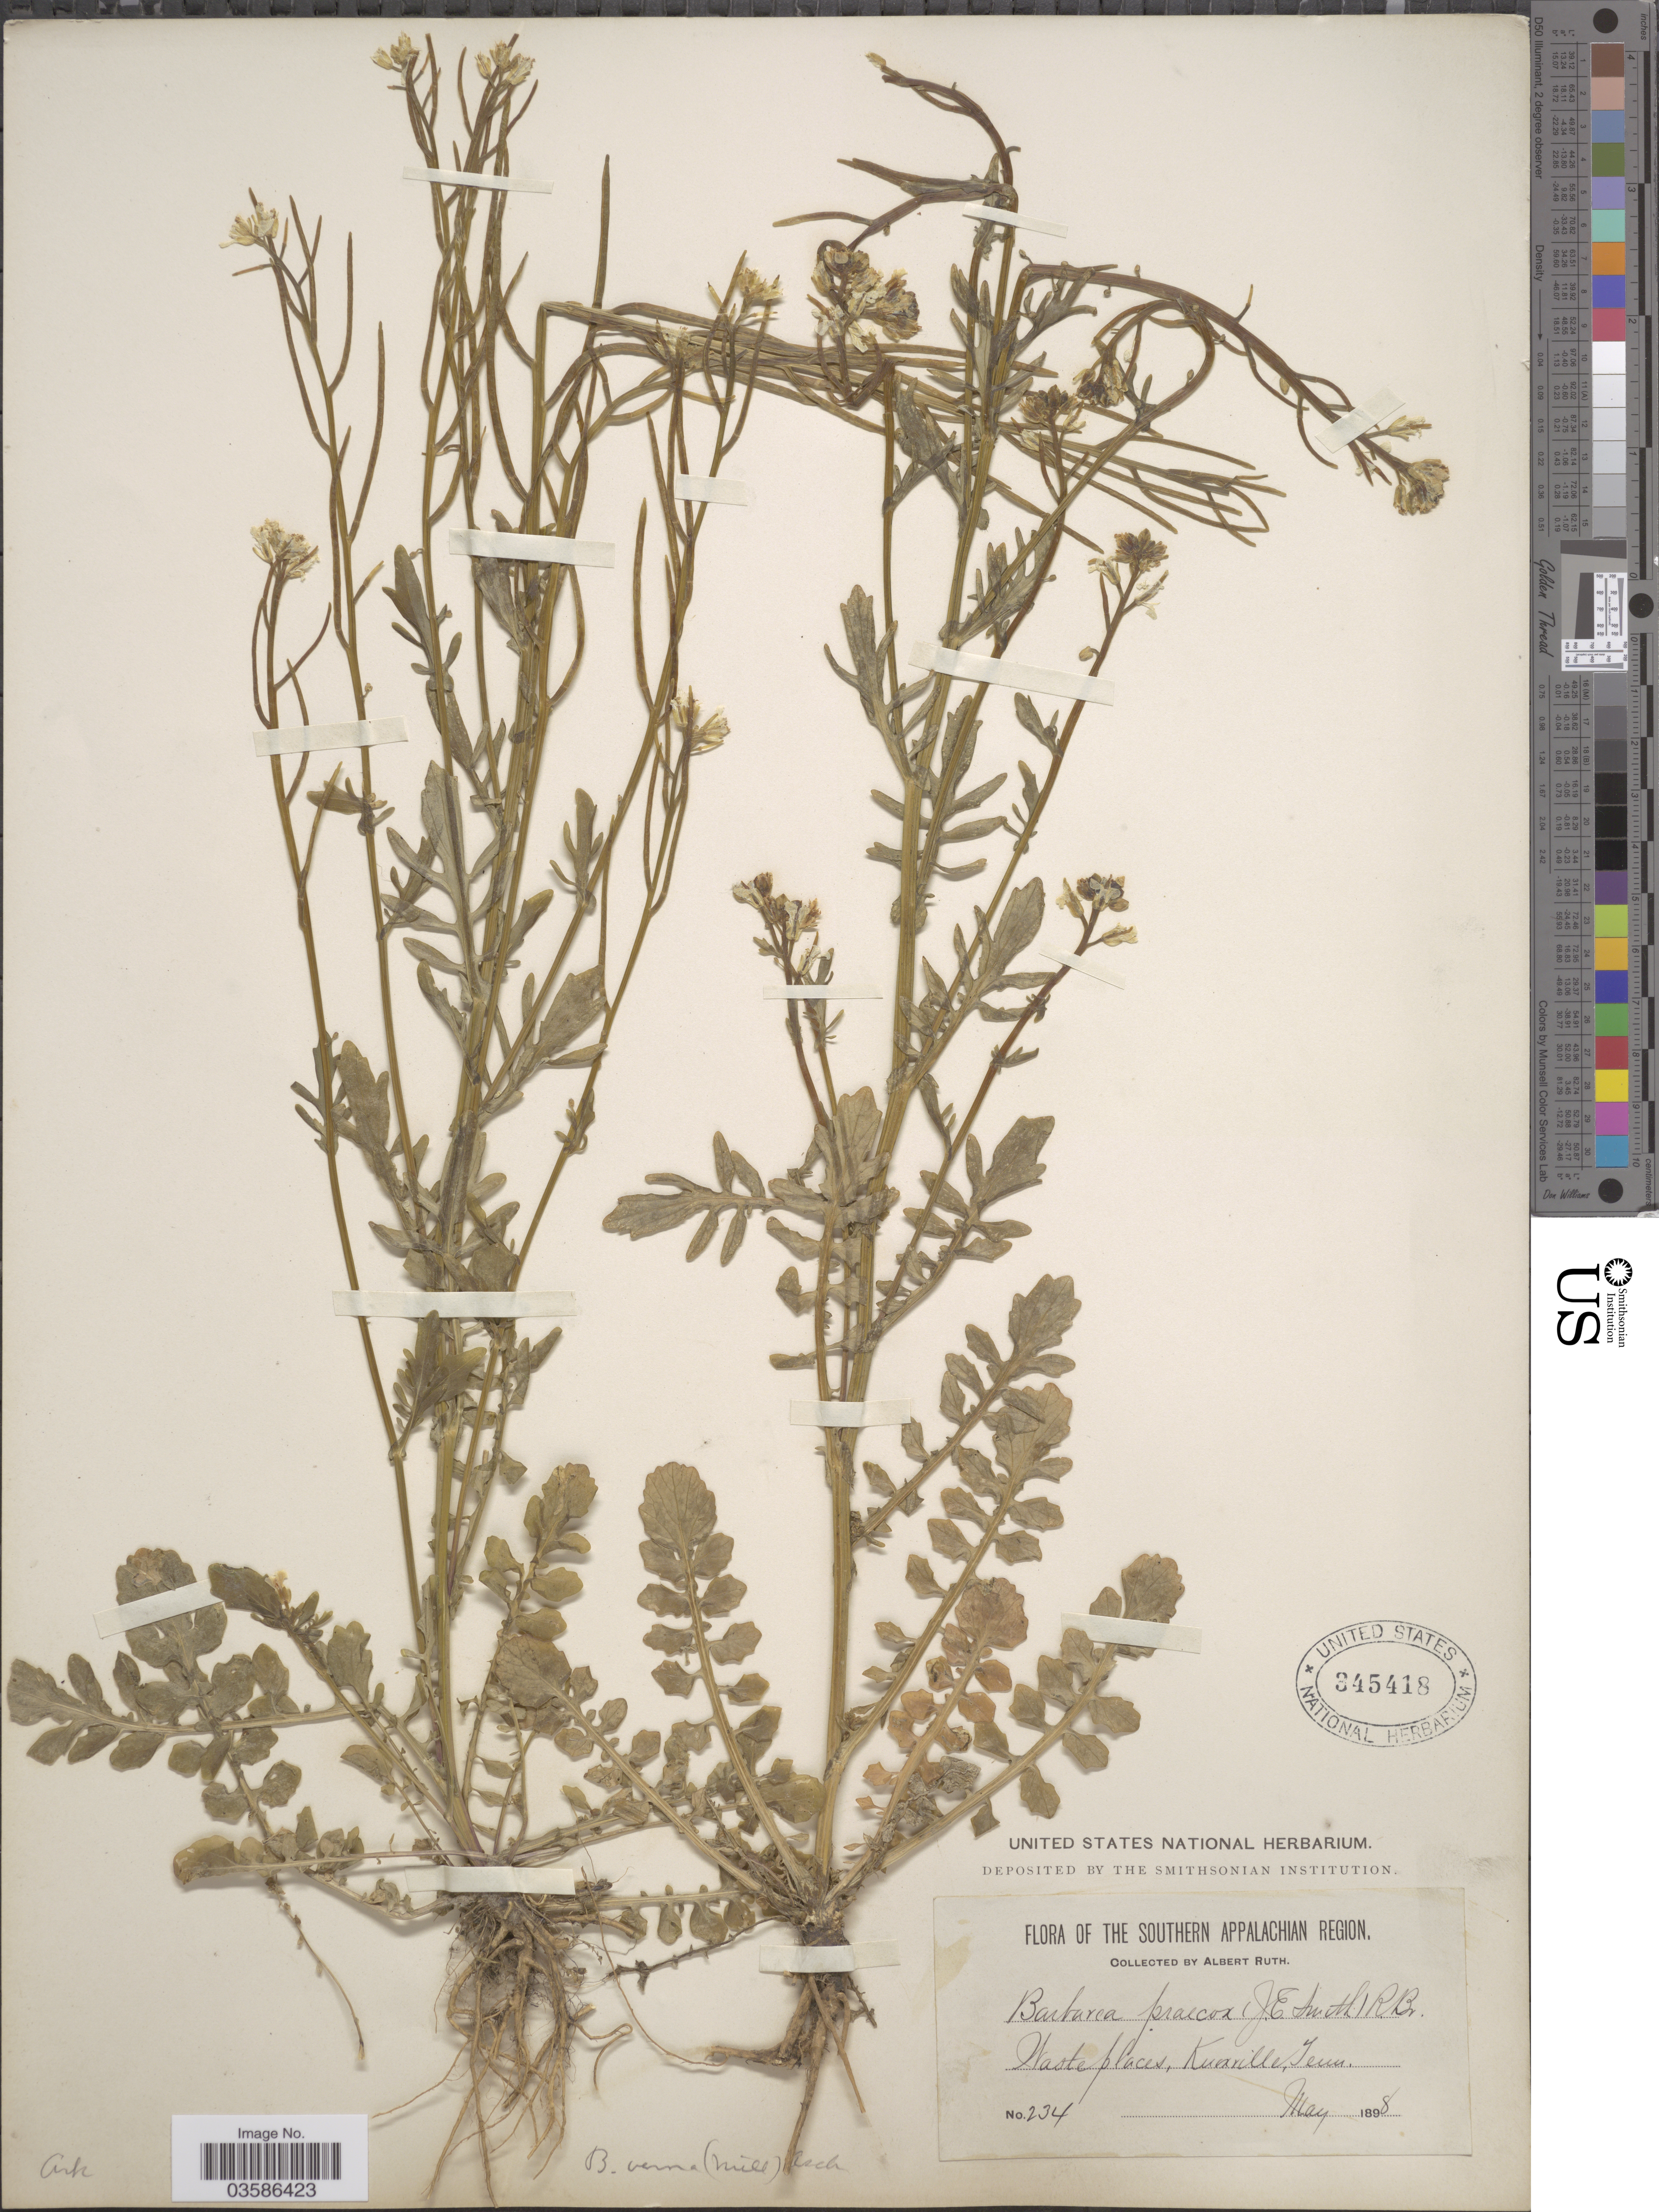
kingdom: Plantae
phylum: Tracheophyta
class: Magnoliopsida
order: Brassicales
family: Brassicaceae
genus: Barbarea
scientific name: Barbarea verna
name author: (Mill.) Asch.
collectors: A. Ruth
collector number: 234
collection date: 1898-05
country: United States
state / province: Tennessee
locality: The Southern Appalachian Region. Knoxville.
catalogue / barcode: US 345418